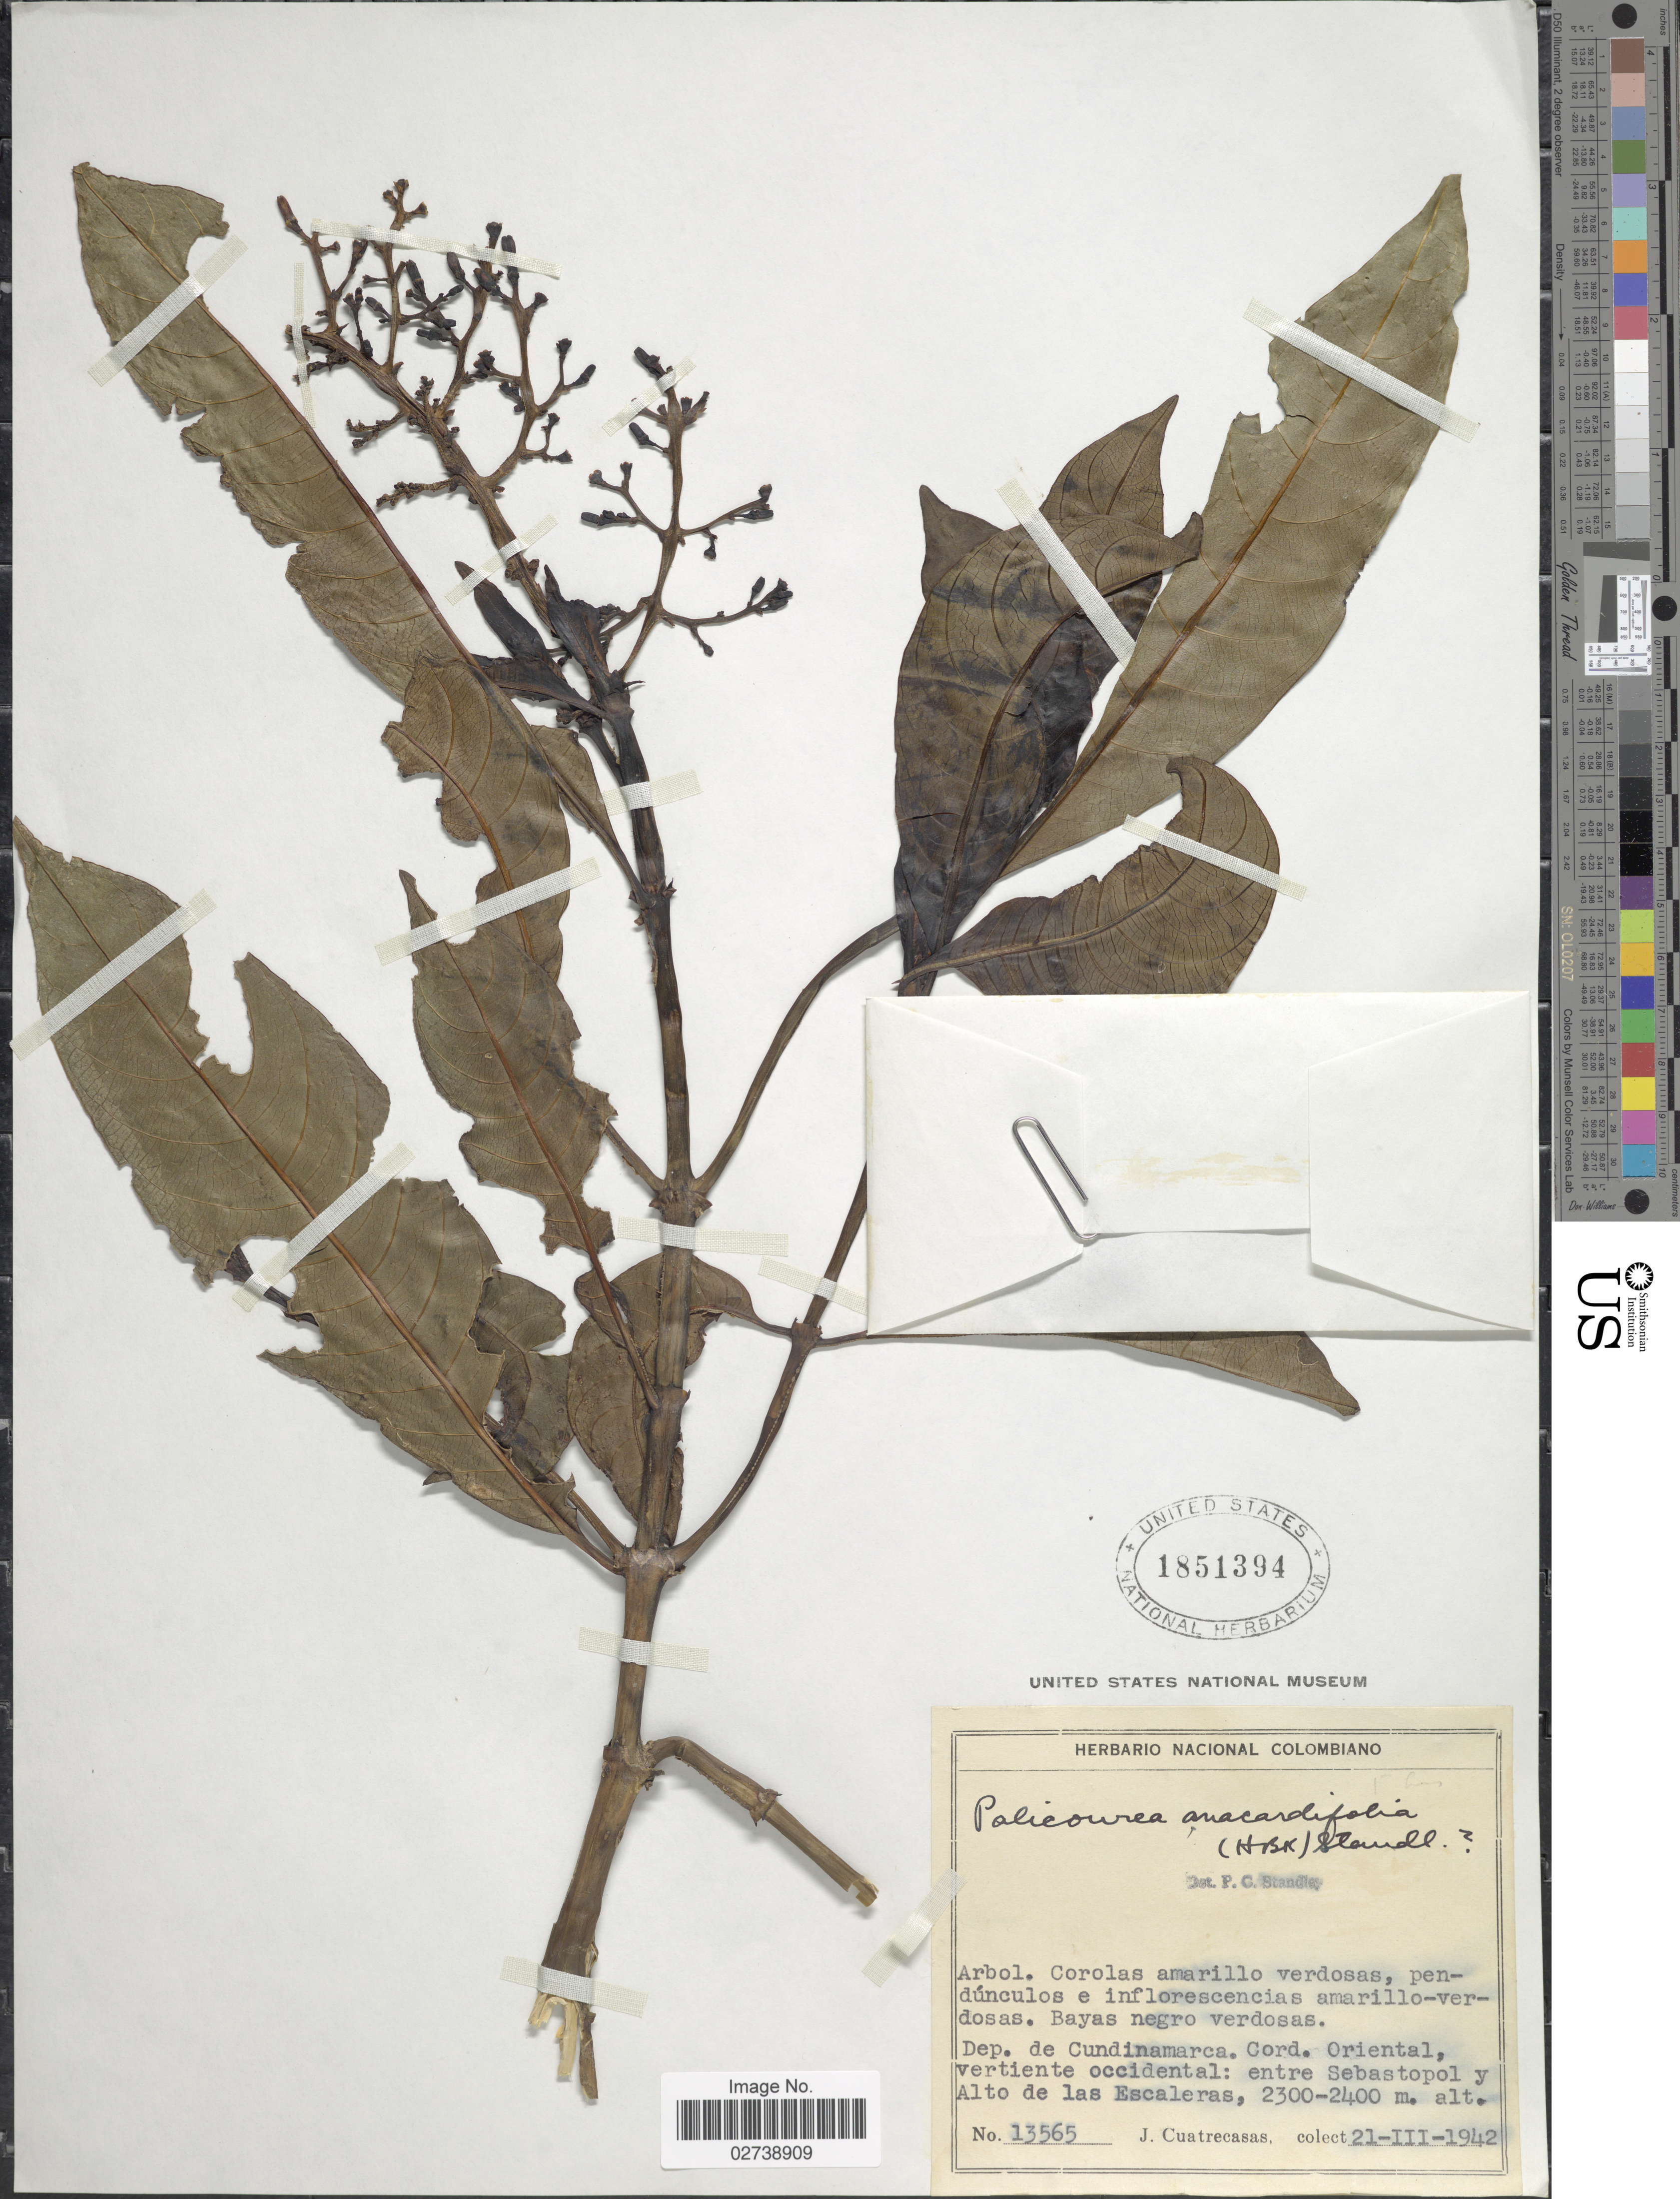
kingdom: Plantae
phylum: Tracheophyta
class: Magnoliopsida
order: Gentianales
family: Rubiaceae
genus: Palicourea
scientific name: Palicourea anacardiifolia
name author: (Humb. & Bonpl. ex Roem. & Schult.) Standl.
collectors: J. Cuatrecasas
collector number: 13565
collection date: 1942-03-21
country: Colombia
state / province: Cundinamarca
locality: Dep. de Cundinamarca. Cord. Oriental, vertiente occidental: entre Sebastopol y Alto de las Escaleras.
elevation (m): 2300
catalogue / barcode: US 1851394